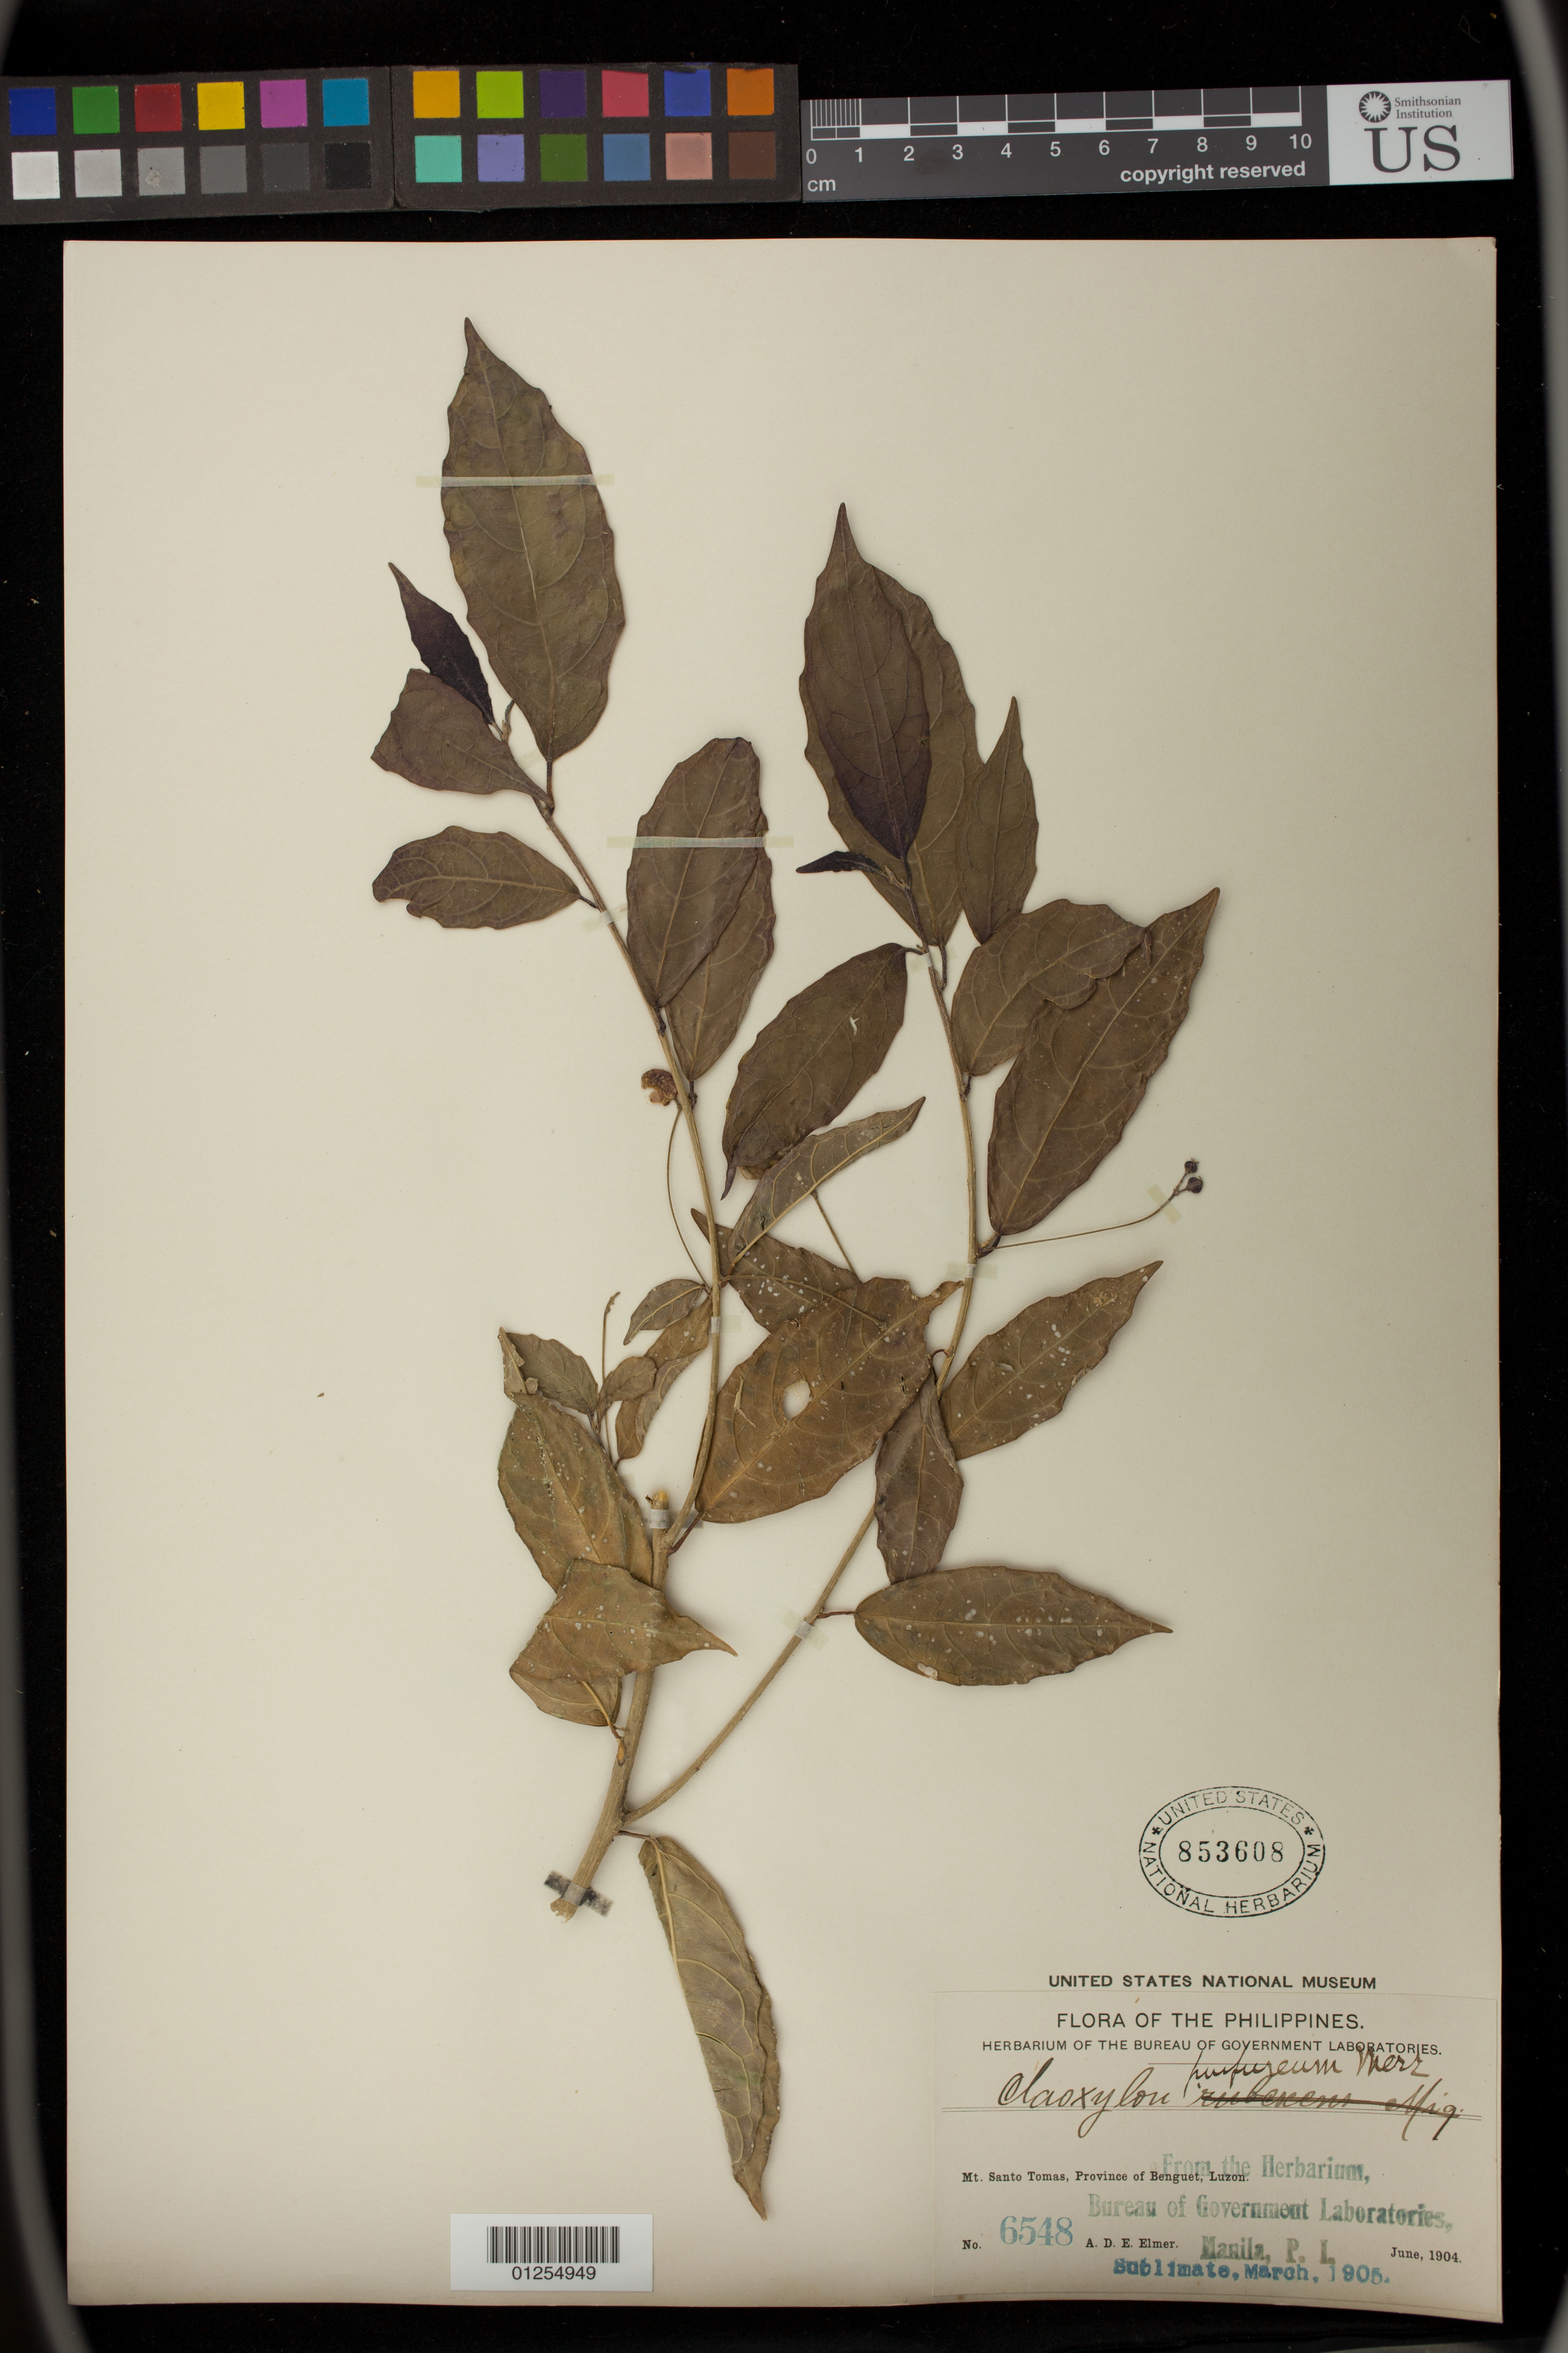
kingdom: Plantae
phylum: Tracheophyta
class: Magnoliopsida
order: Malpighiales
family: Euphorbiaceae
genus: Claoxylon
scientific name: Claoxylon purpureum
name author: Merr.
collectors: A. D. E. Elmer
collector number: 6548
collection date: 1904-06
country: Philippines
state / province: Cordillera (Administrative Region)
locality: Mt. Santo Tomas, Province of Benguet, Luzon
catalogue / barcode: US 853608